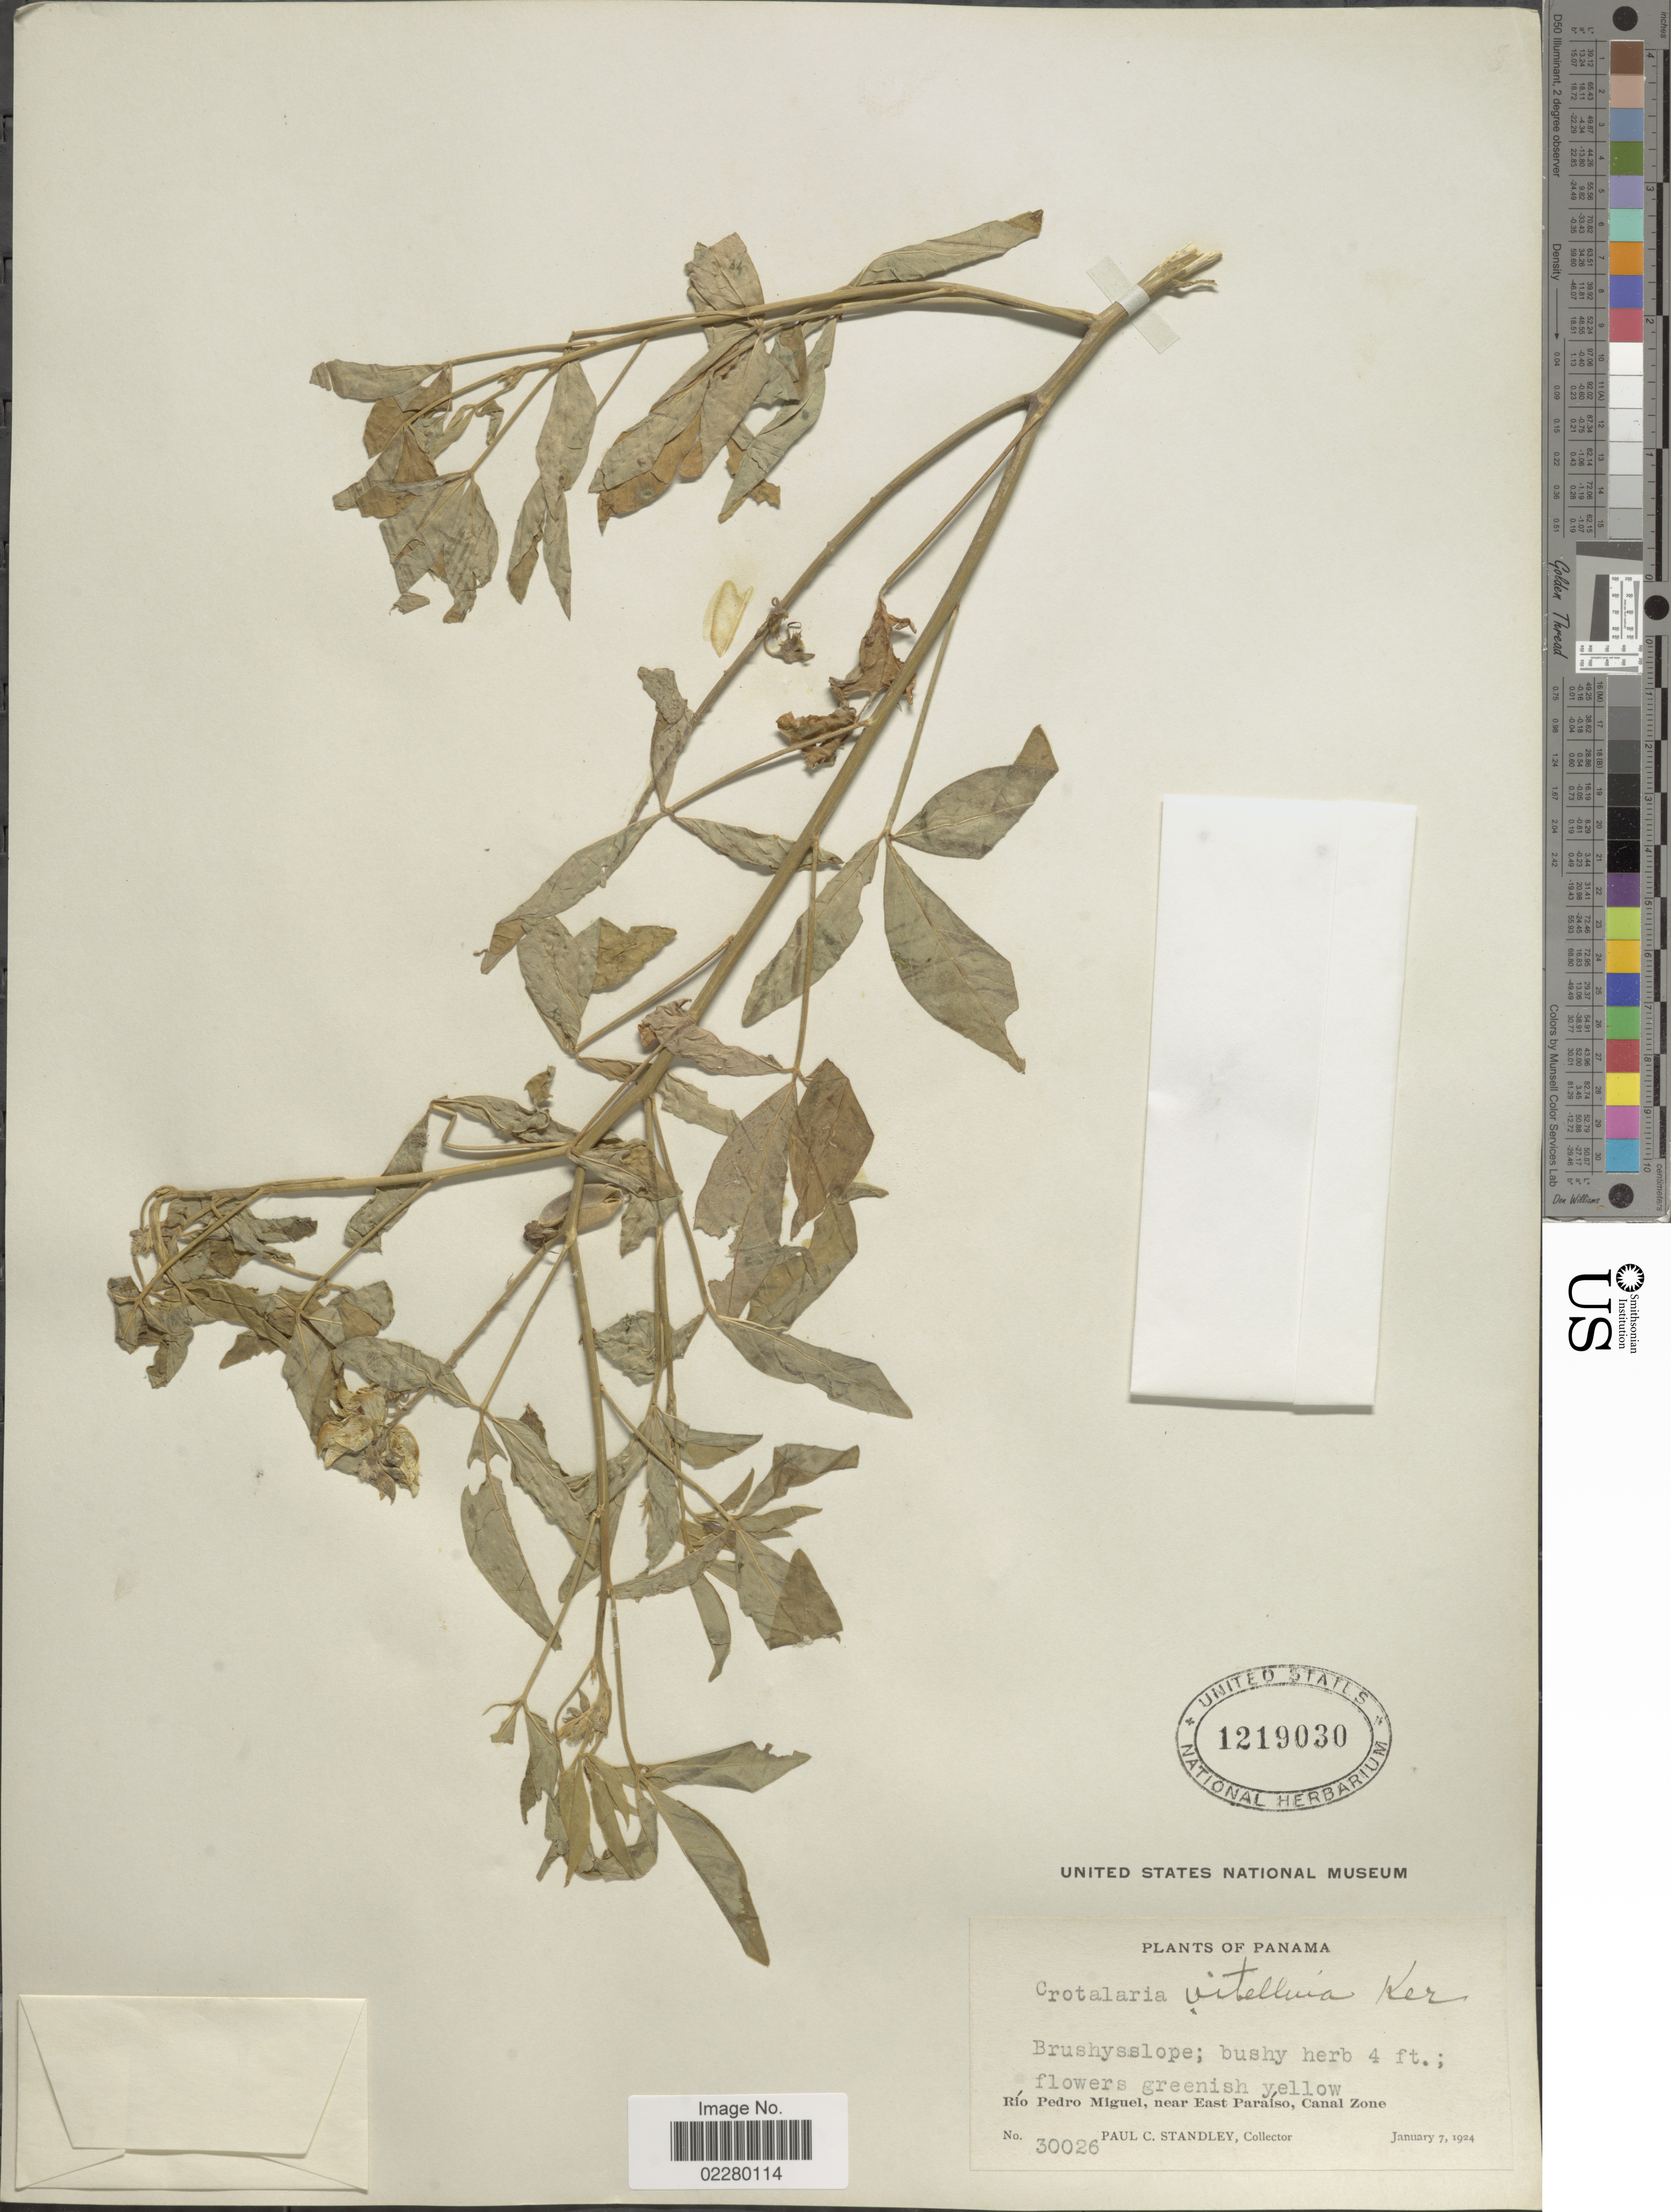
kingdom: Plantae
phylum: Tracheophyta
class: Magnoliopsida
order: Fabales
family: Fabaceae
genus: Crotalaria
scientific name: Crotalaria cajanifolia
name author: Kunth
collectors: P. C. Standley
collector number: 30026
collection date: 1924-01-07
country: Panama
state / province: Colón / Panamá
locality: Río Pedro Miguel, near East Paraíso, Canal Zone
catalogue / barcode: US 1219030